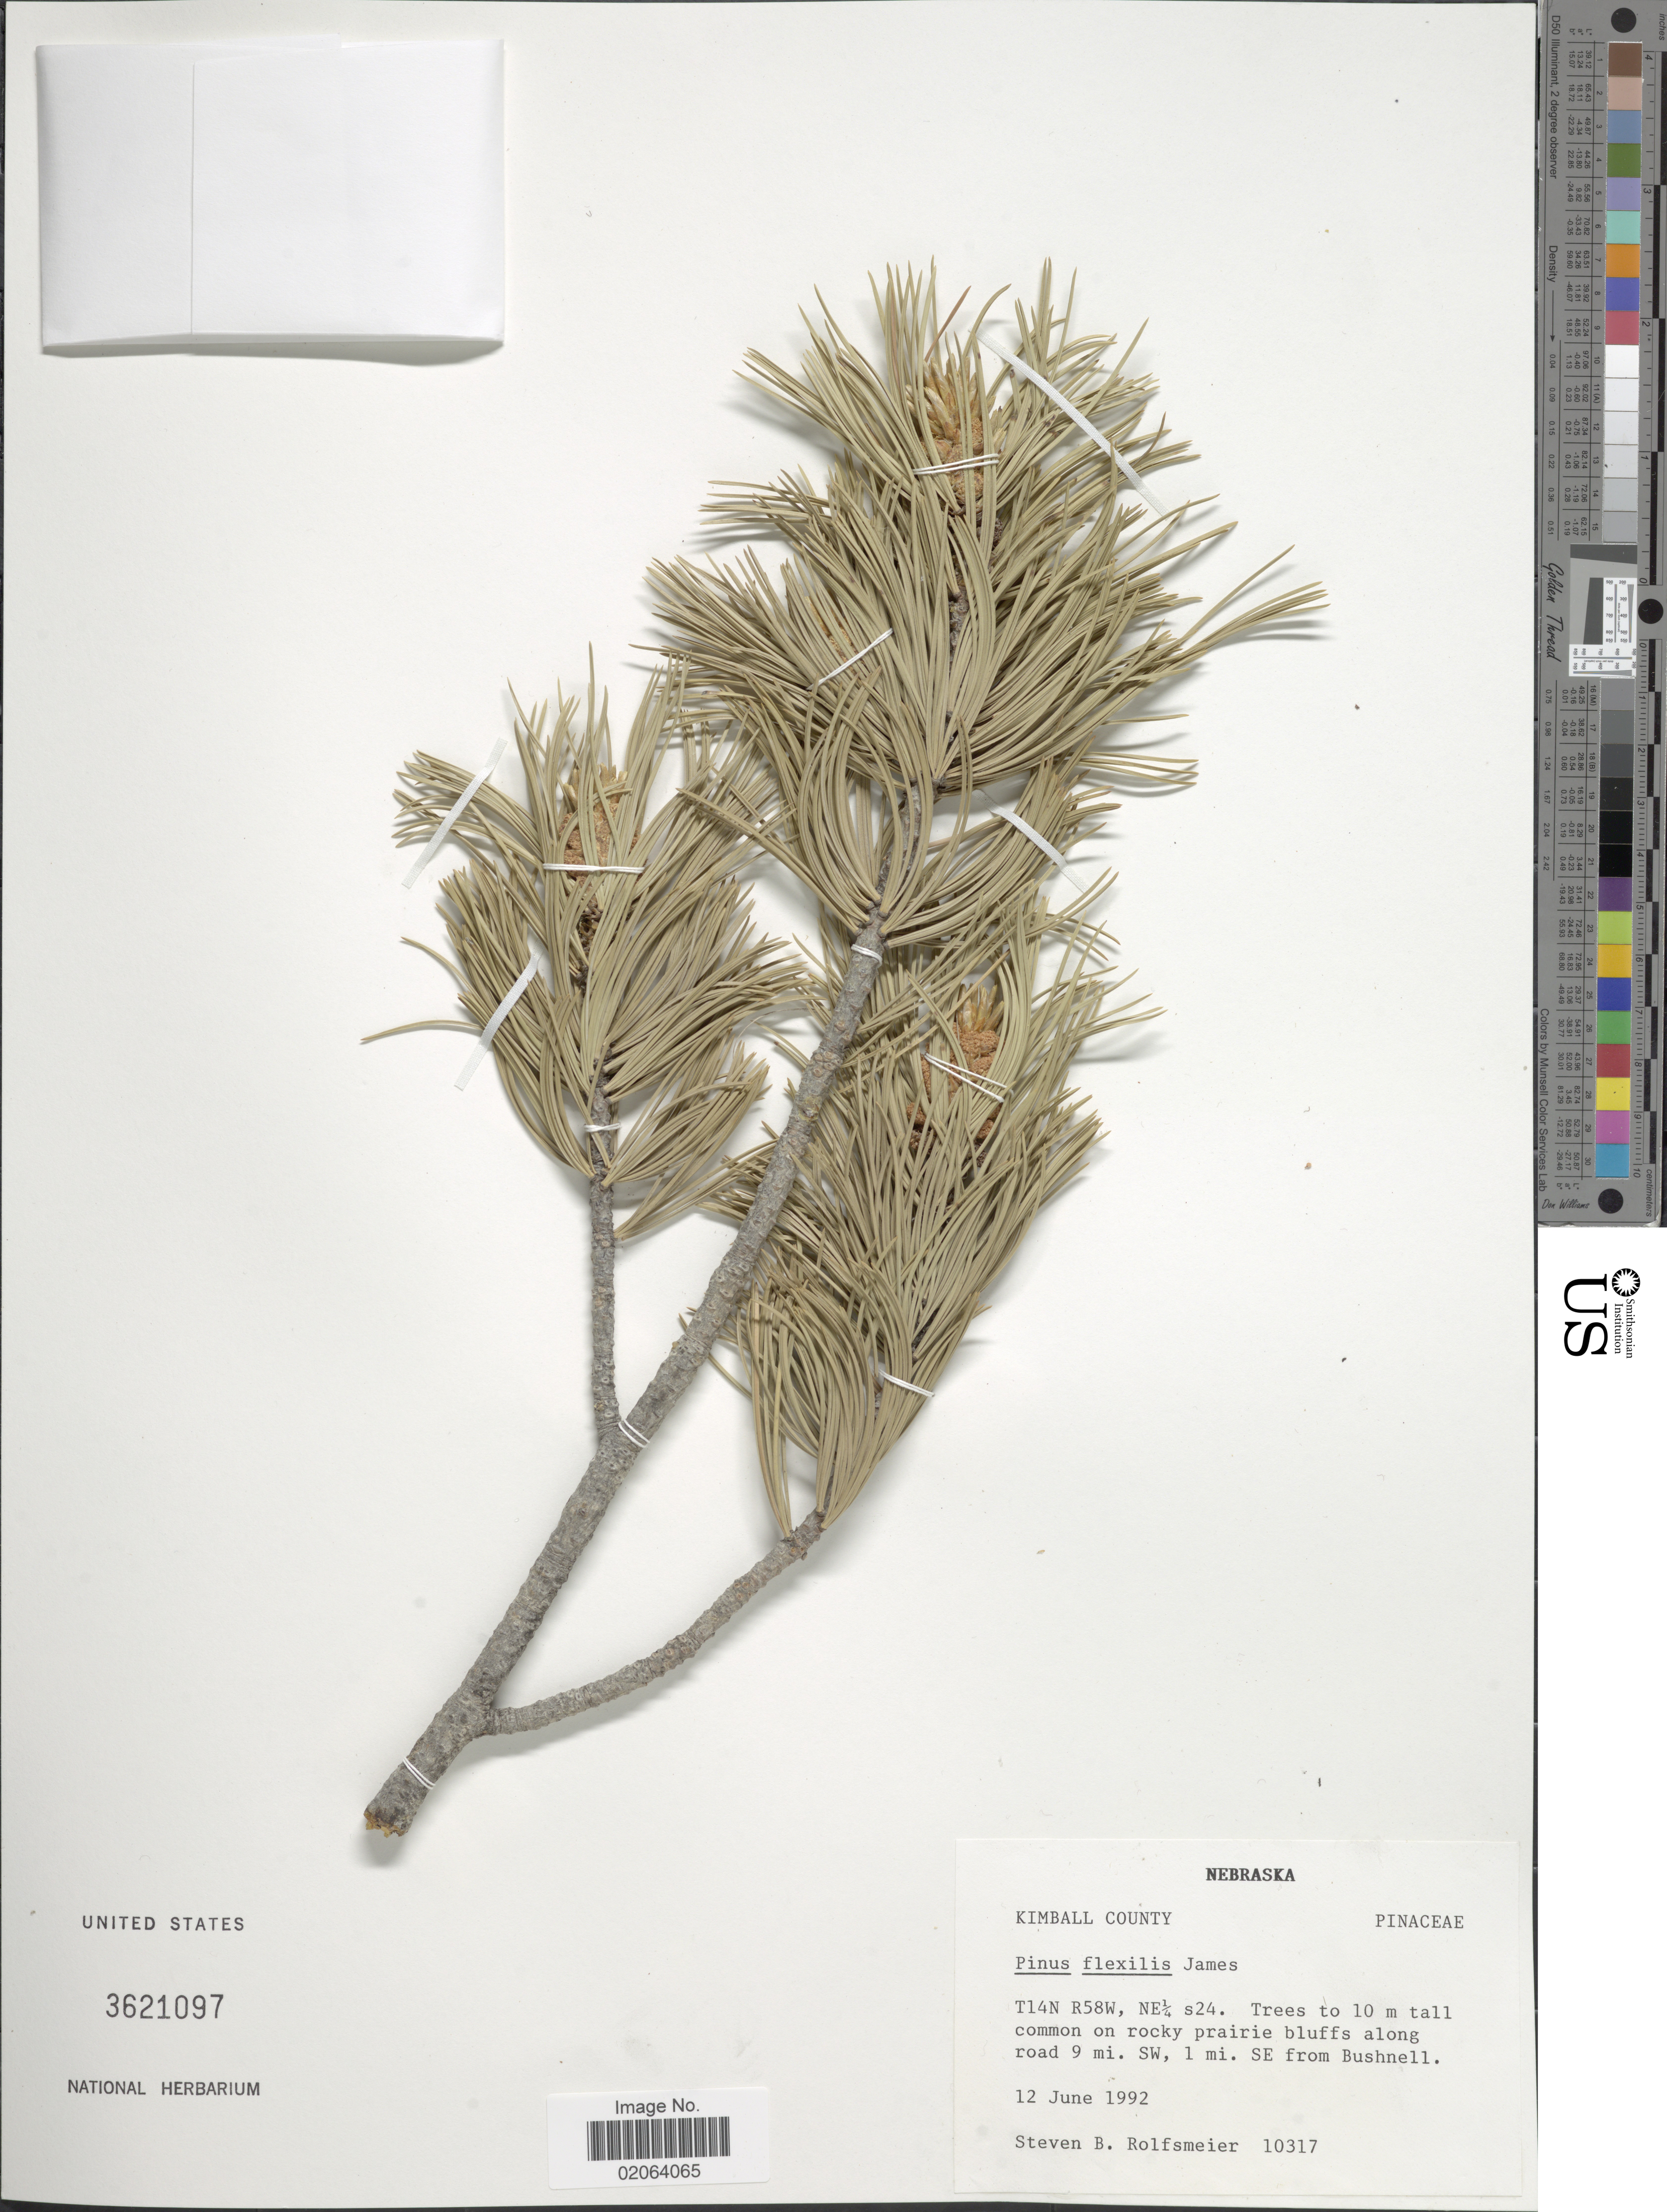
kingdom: Plantae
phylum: Tracheophyta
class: Pinopsida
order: Pinales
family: Pinaceae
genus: Pinus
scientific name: Pinus flexilis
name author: E. James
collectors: S. Rolfsmeier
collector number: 10317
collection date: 1992-06-12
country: United States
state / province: Nebraska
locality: Kimball County. T14N, R58W, NE¼ s24. along road 9 mi. SW, 1 mi. SE from Bushnell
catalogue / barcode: US 3621097